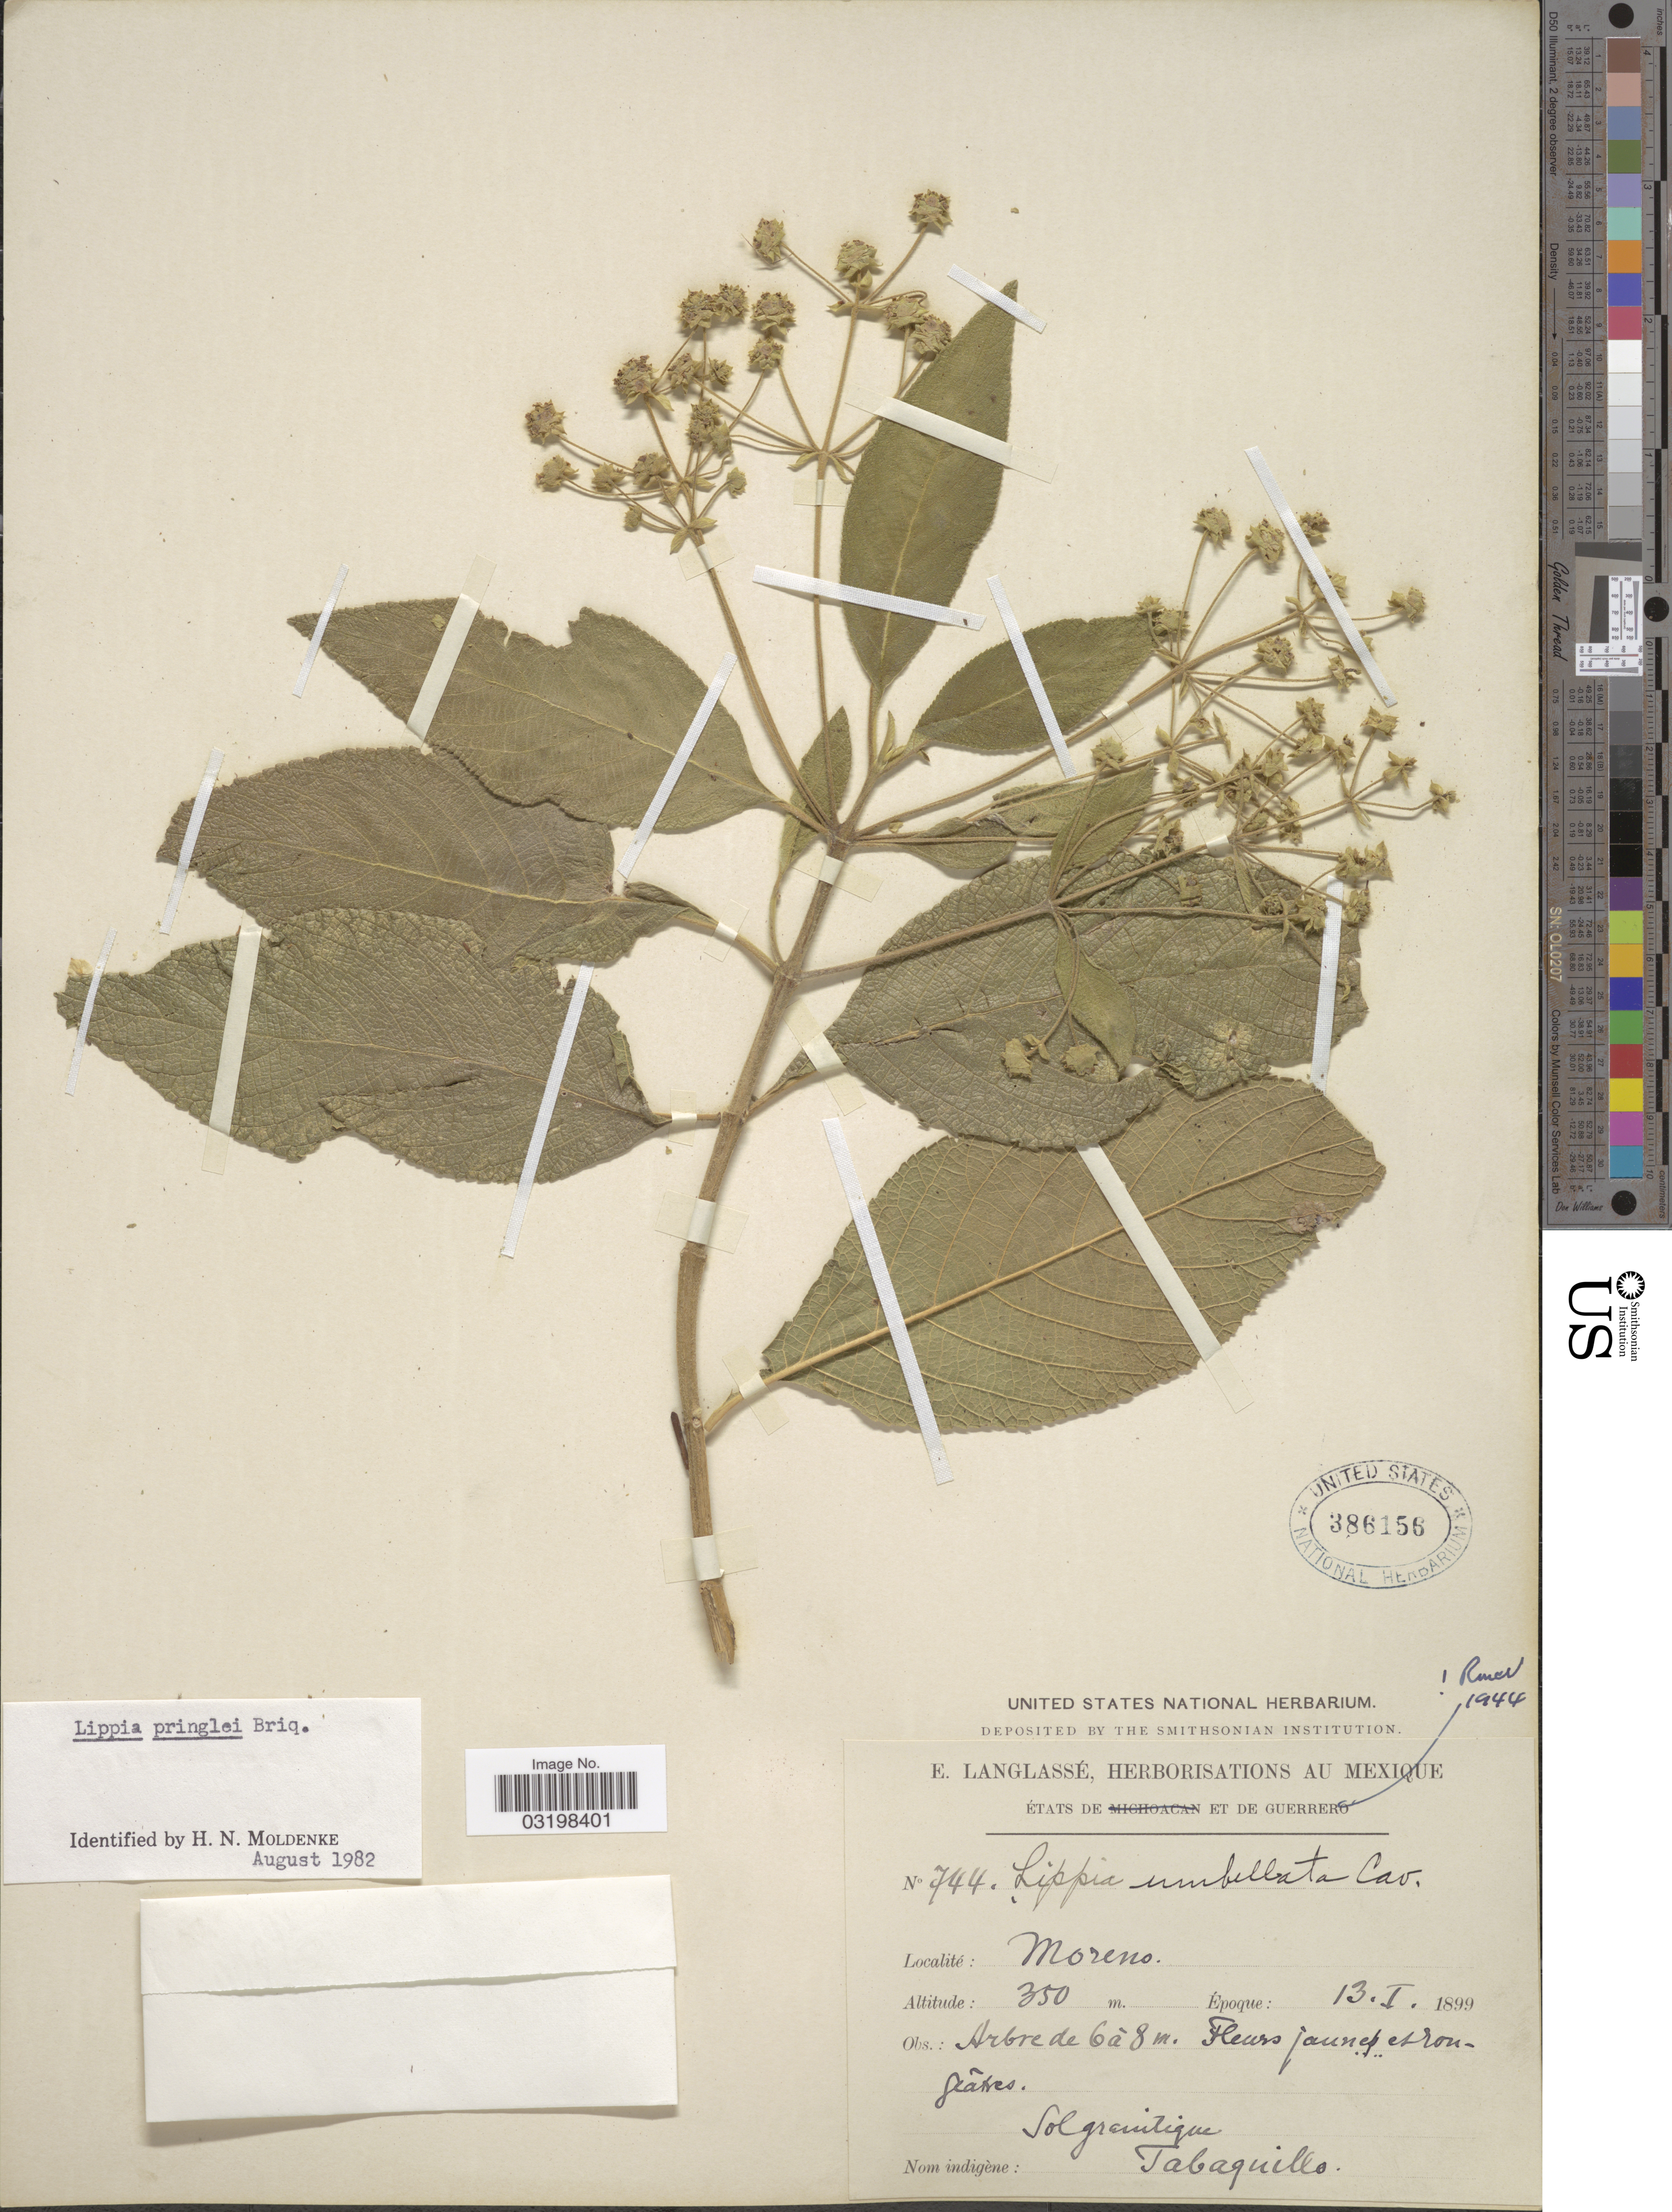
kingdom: Plantae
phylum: Tracheophyta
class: Magnoliopsida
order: Lamiales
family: Verbenaceae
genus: Lippia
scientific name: Lippia umbellata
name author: Cav.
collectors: E. Langlassé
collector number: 744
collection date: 1899-01-13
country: Mexico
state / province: Guerrero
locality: Moreno.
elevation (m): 350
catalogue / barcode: US 386156